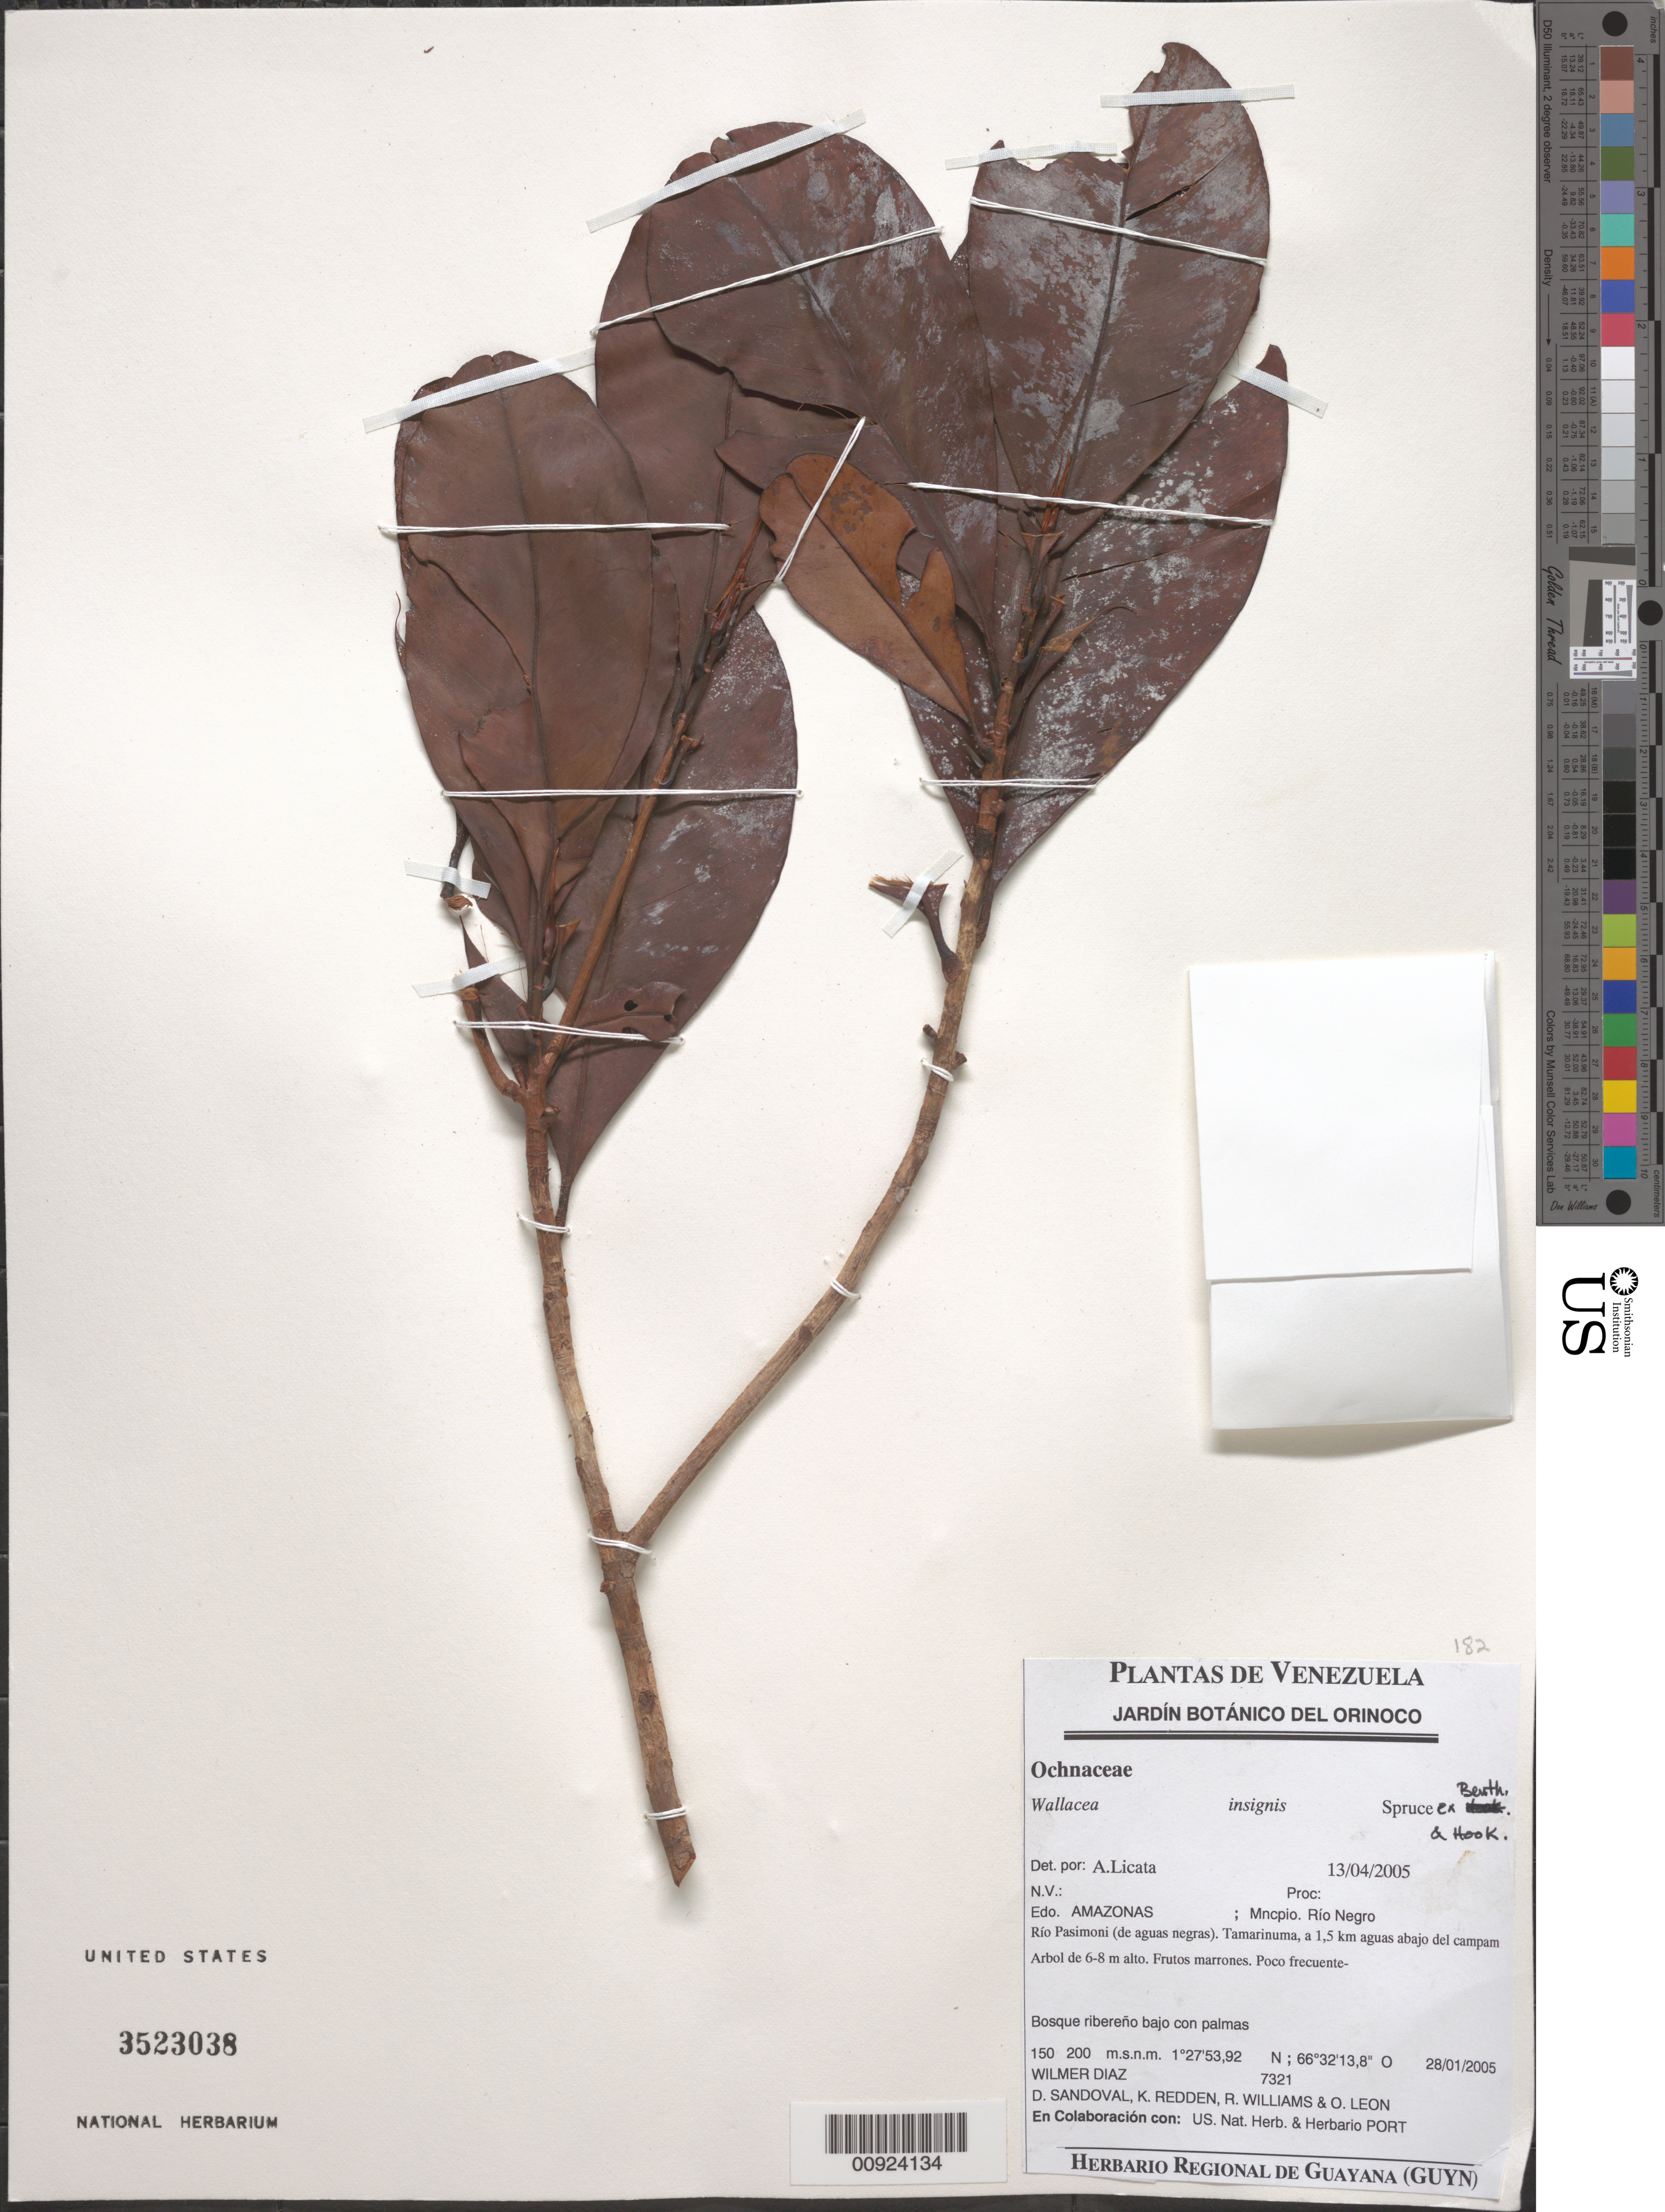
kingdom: Plantae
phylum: Tracheophyta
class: Magnoliopsida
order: Malpighiales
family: Ochnaceae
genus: Wallacea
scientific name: Wallacea insignis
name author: Spruce ex Benth. & Hook. f.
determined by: Licata, A., (PORT), Univ. Nac. Exp. de los Llanos Ezequiel Zamora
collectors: W. Díaz P., D. Sandoval, K. M. Redden, R. Williams & O. León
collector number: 7321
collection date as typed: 28-Jan-05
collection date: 2005-01-28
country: Venezuela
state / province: Amazonas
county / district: Río Negro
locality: Río Pasimoni, Tamarinuma, a 1.5 aguas abajo del campamento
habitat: Bosque ribereno bajo con palmas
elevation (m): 150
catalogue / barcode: US 3523038